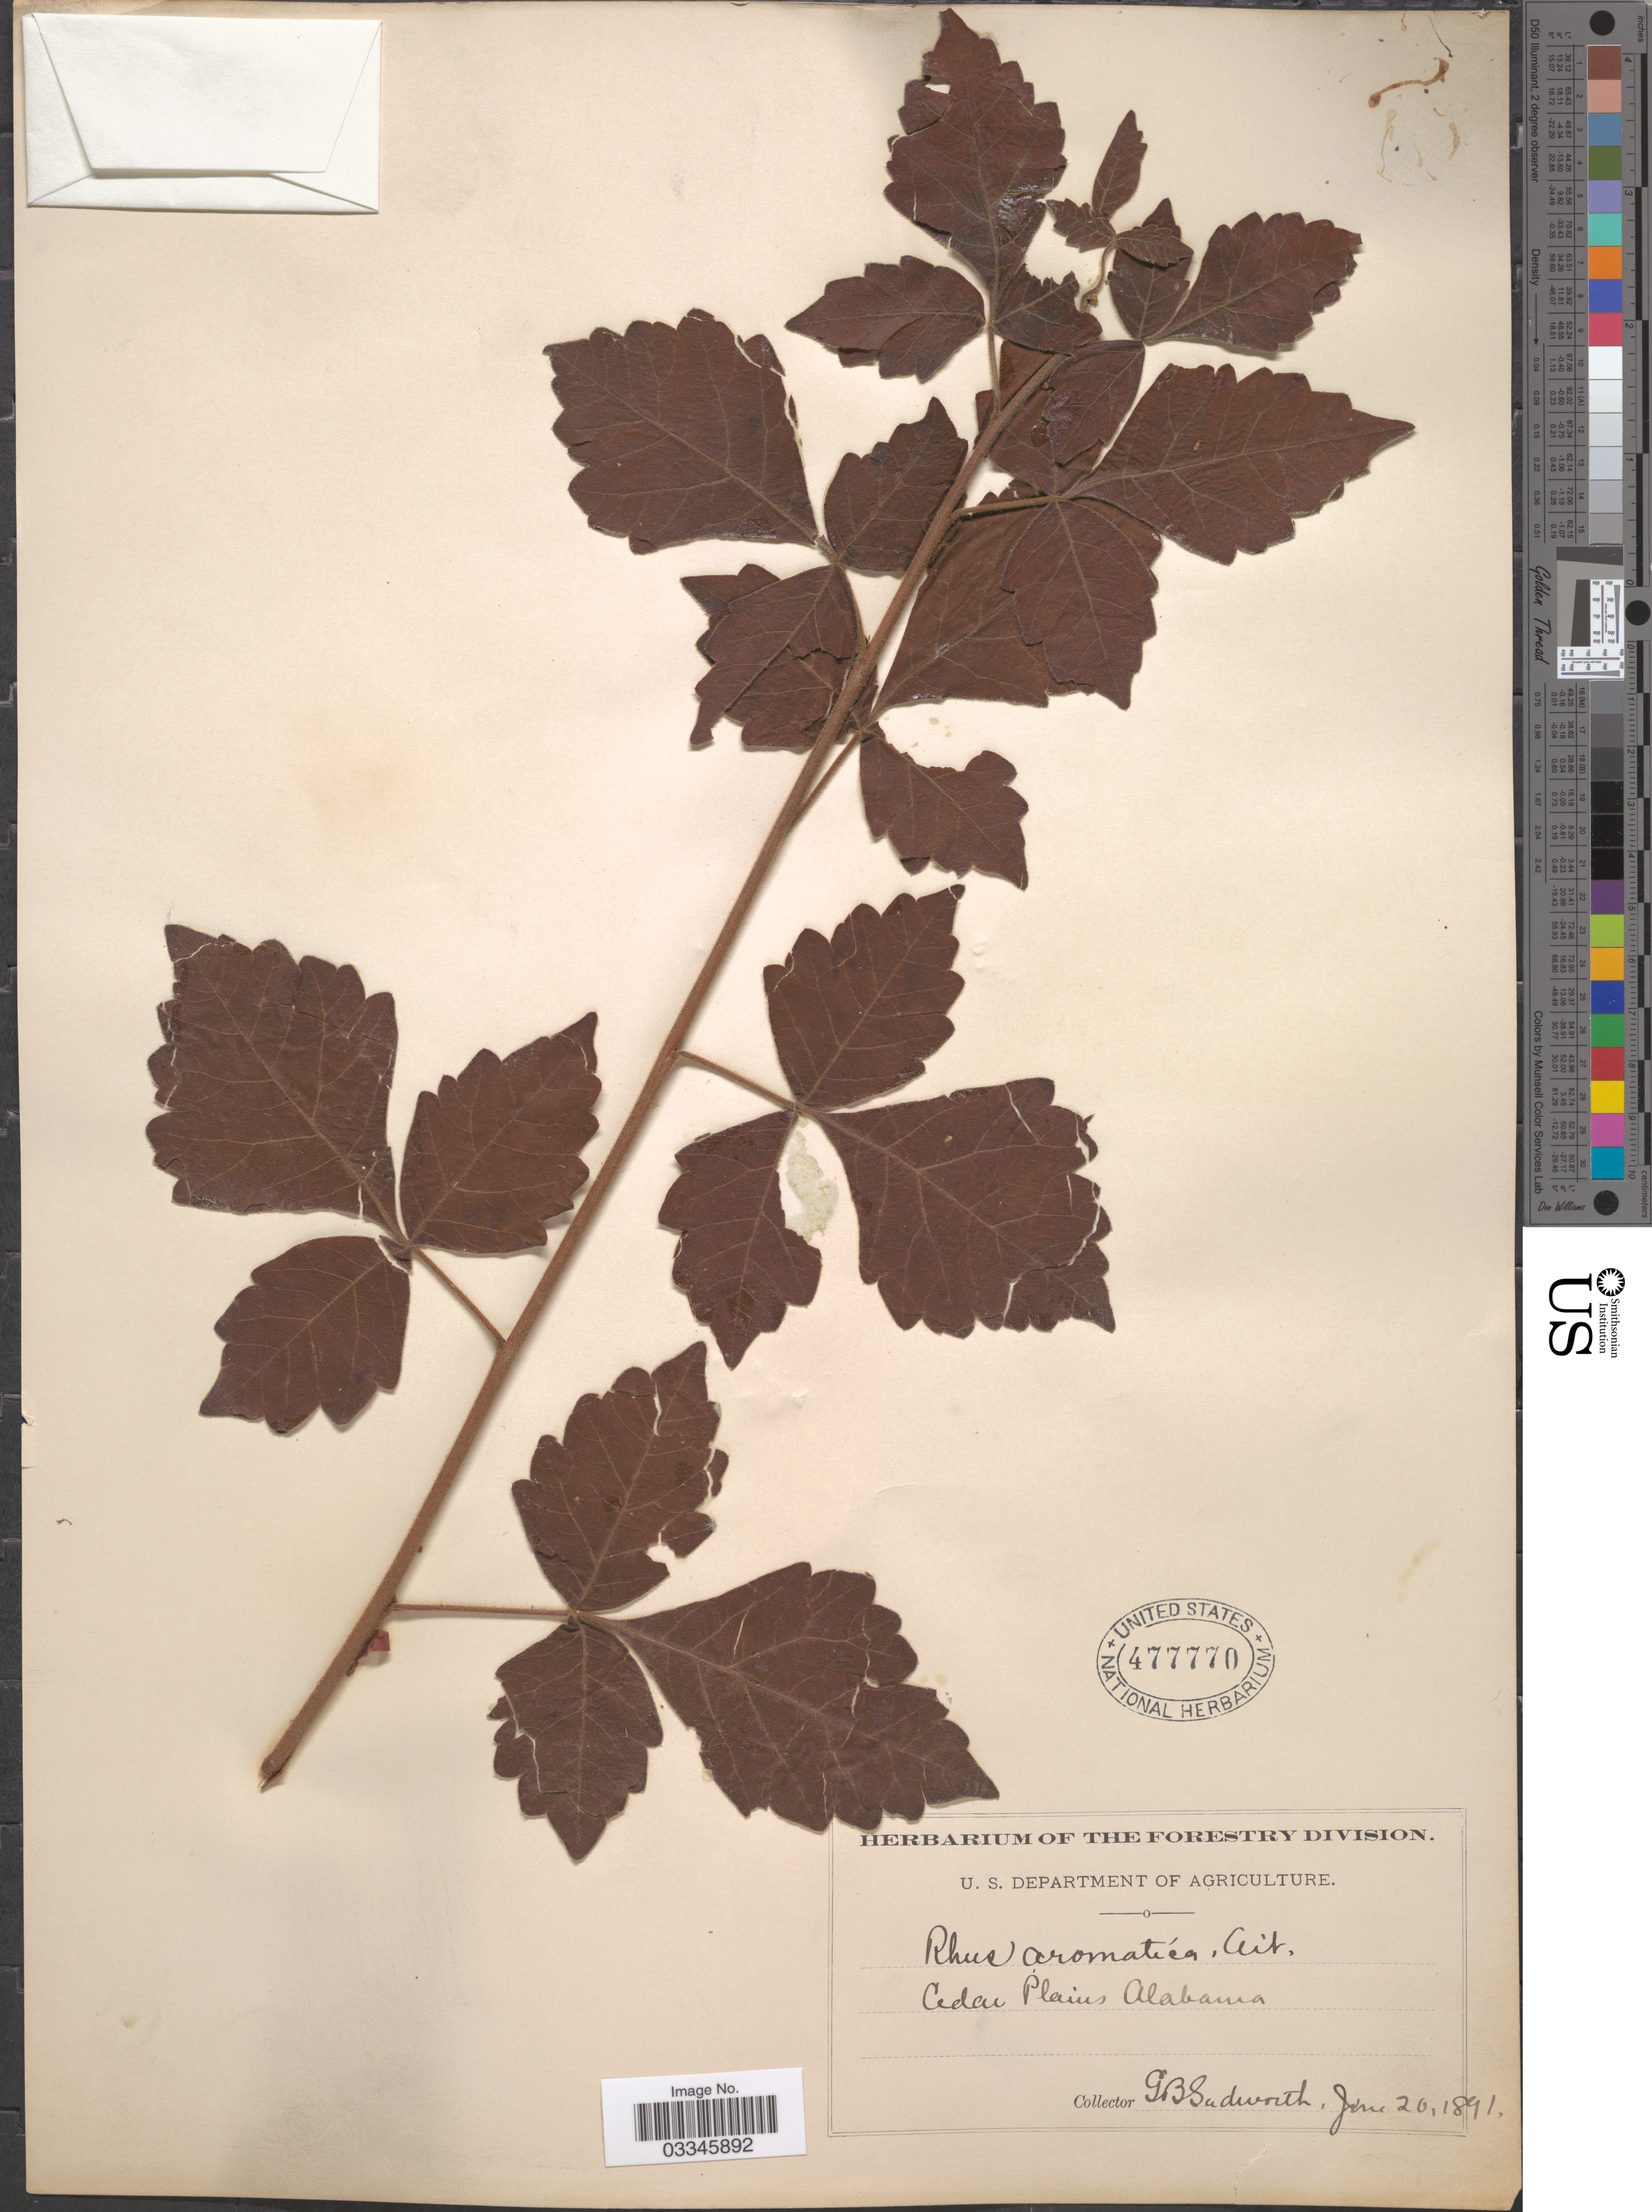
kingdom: Plantae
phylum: Tracheophyta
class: Magnoliopsida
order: Sapindales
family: Anacardiaceae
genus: Rhus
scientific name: Rhus crenata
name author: Thunb.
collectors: G. B. Sudworth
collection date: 1891-06-20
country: United States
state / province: Alabama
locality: Cedar Plains.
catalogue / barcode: US 477770